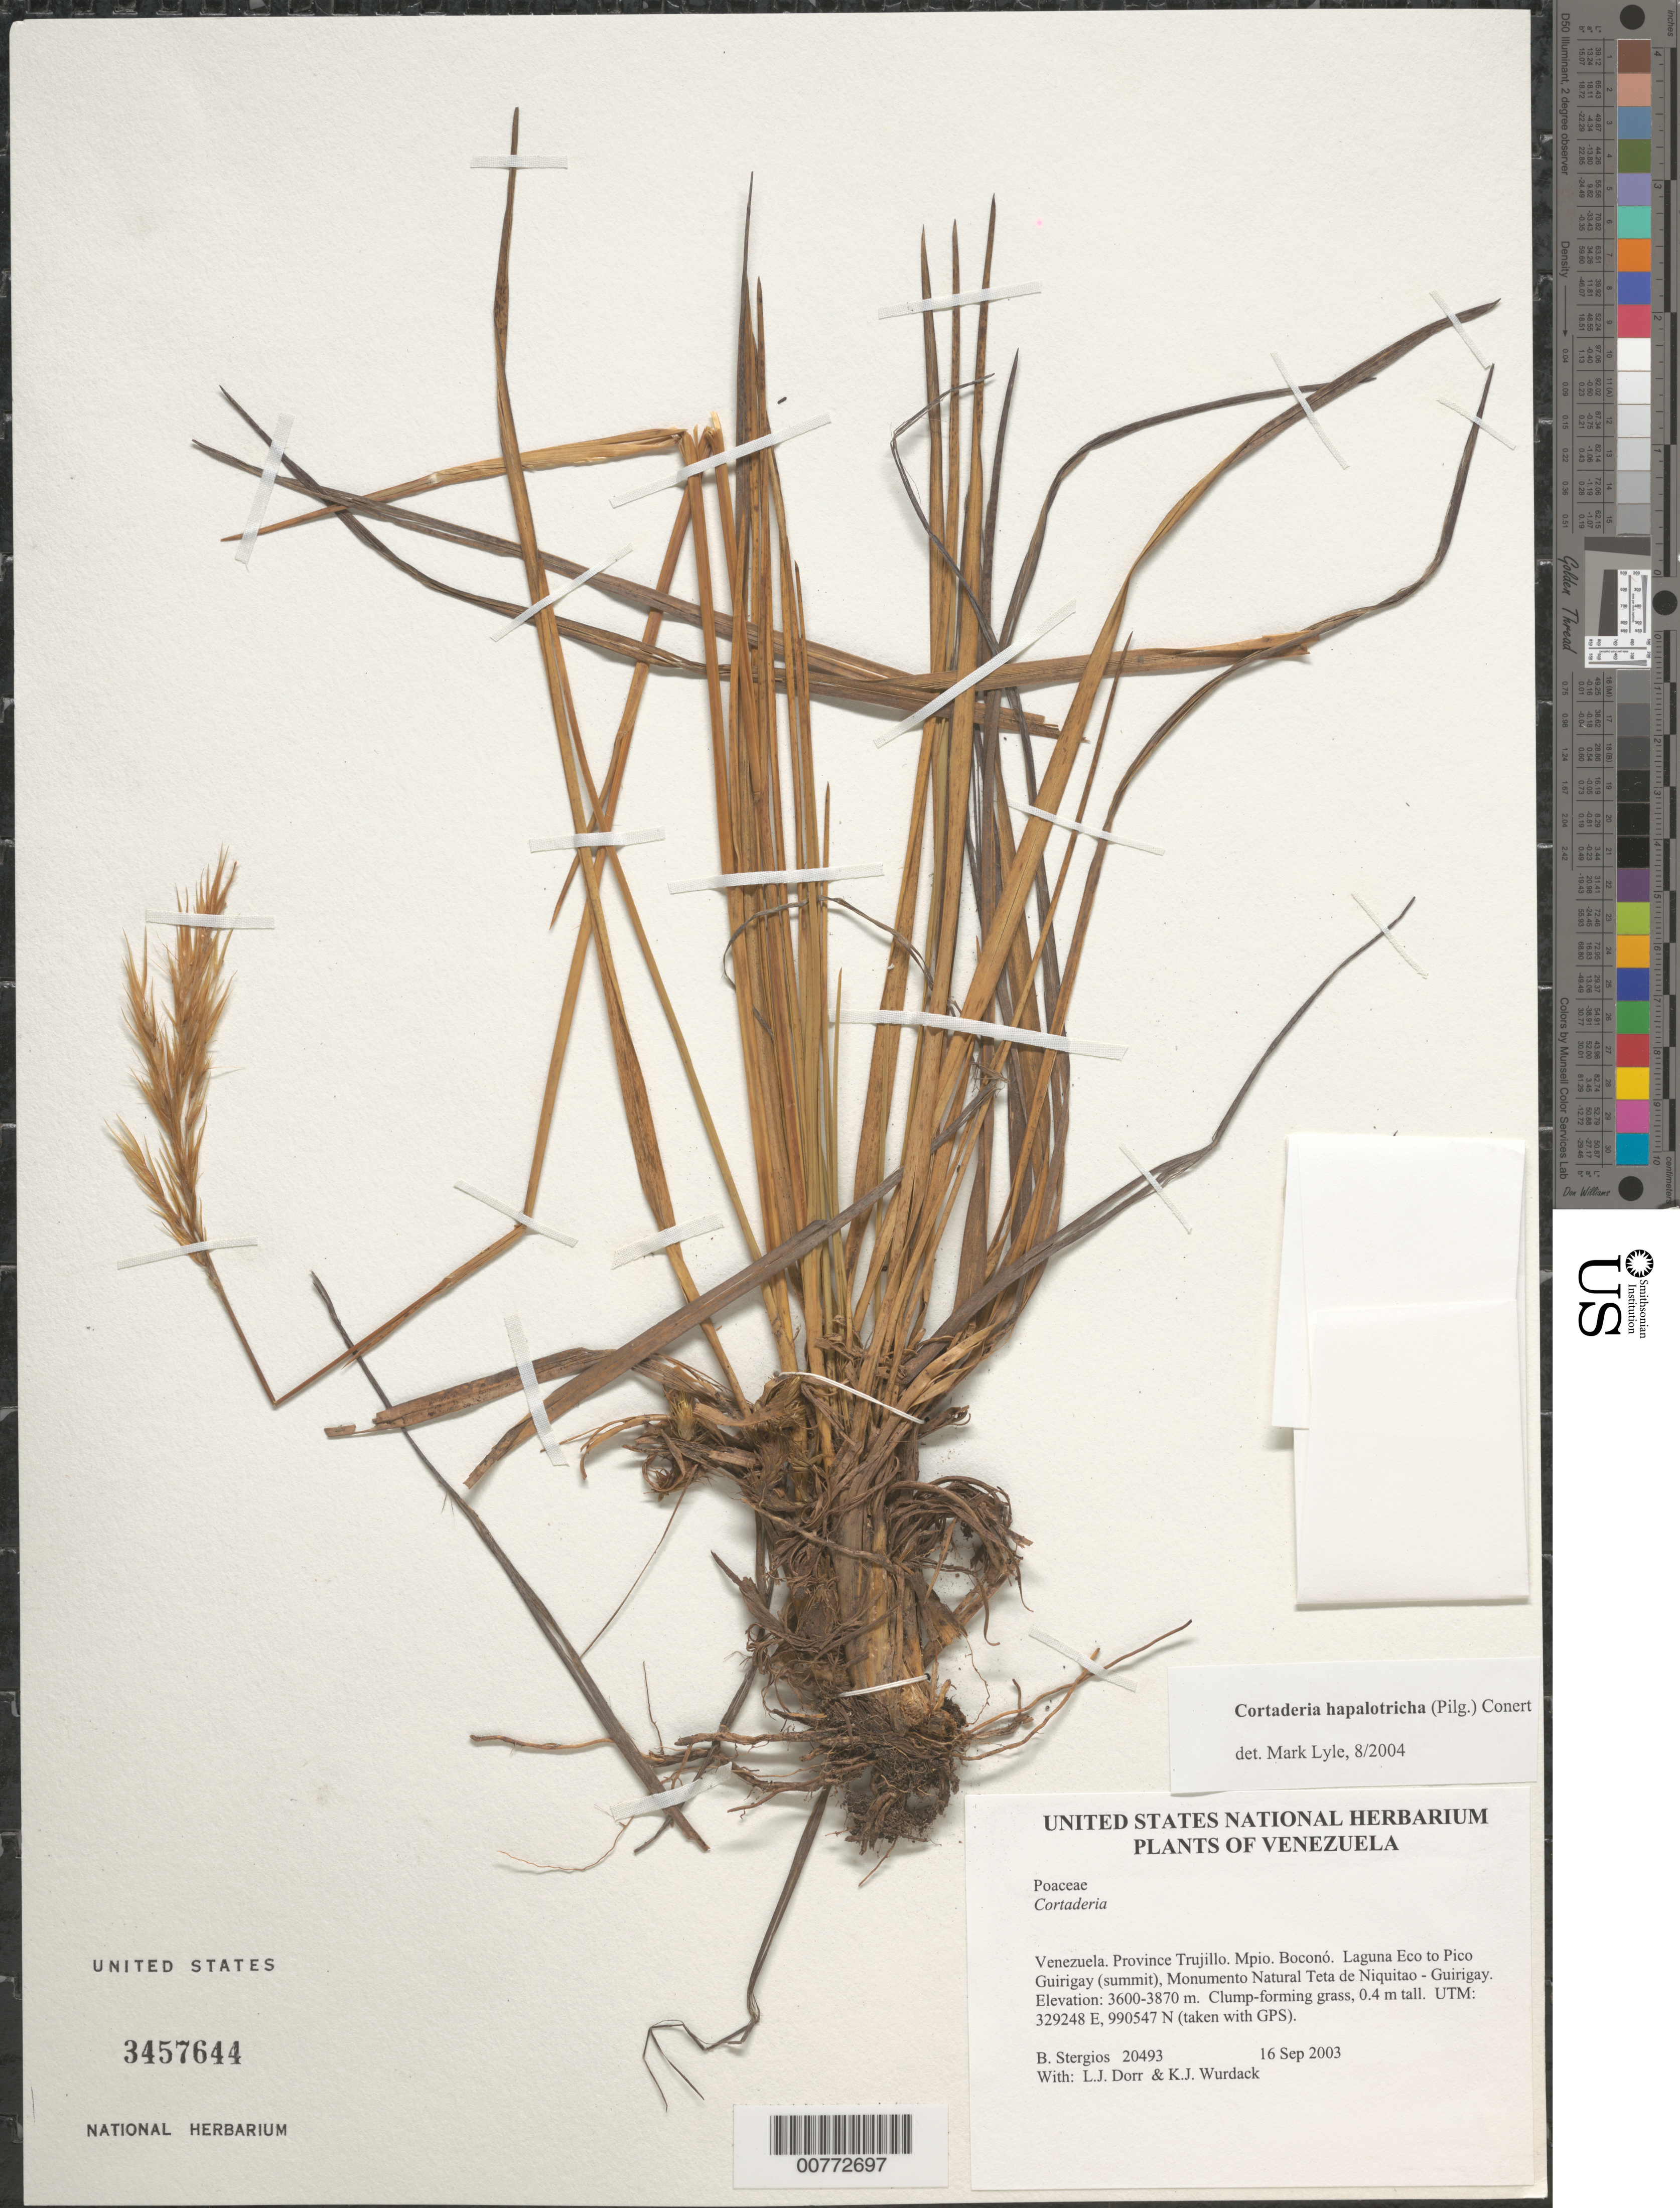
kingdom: Plantae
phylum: Tracheophyta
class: Liliopsida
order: Poales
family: Poaceae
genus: Cortaderia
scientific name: Cortaderia hapalotricha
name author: (Pilg.) Conert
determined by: Lyle, M.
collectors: B. G. Stergios, L. J. Dorr & K. Wurdack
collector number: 20493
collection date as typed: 16 Sep 2003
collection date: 2003-09-16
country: Venezuela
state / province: Trujillo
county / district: Boconó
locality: Laguna Eco to Pico Guirigay (summit), Monumento Natural Teta de Niquitao - Guirigay.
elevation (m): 3600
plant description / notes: PORT, US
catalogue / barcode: US 3457644